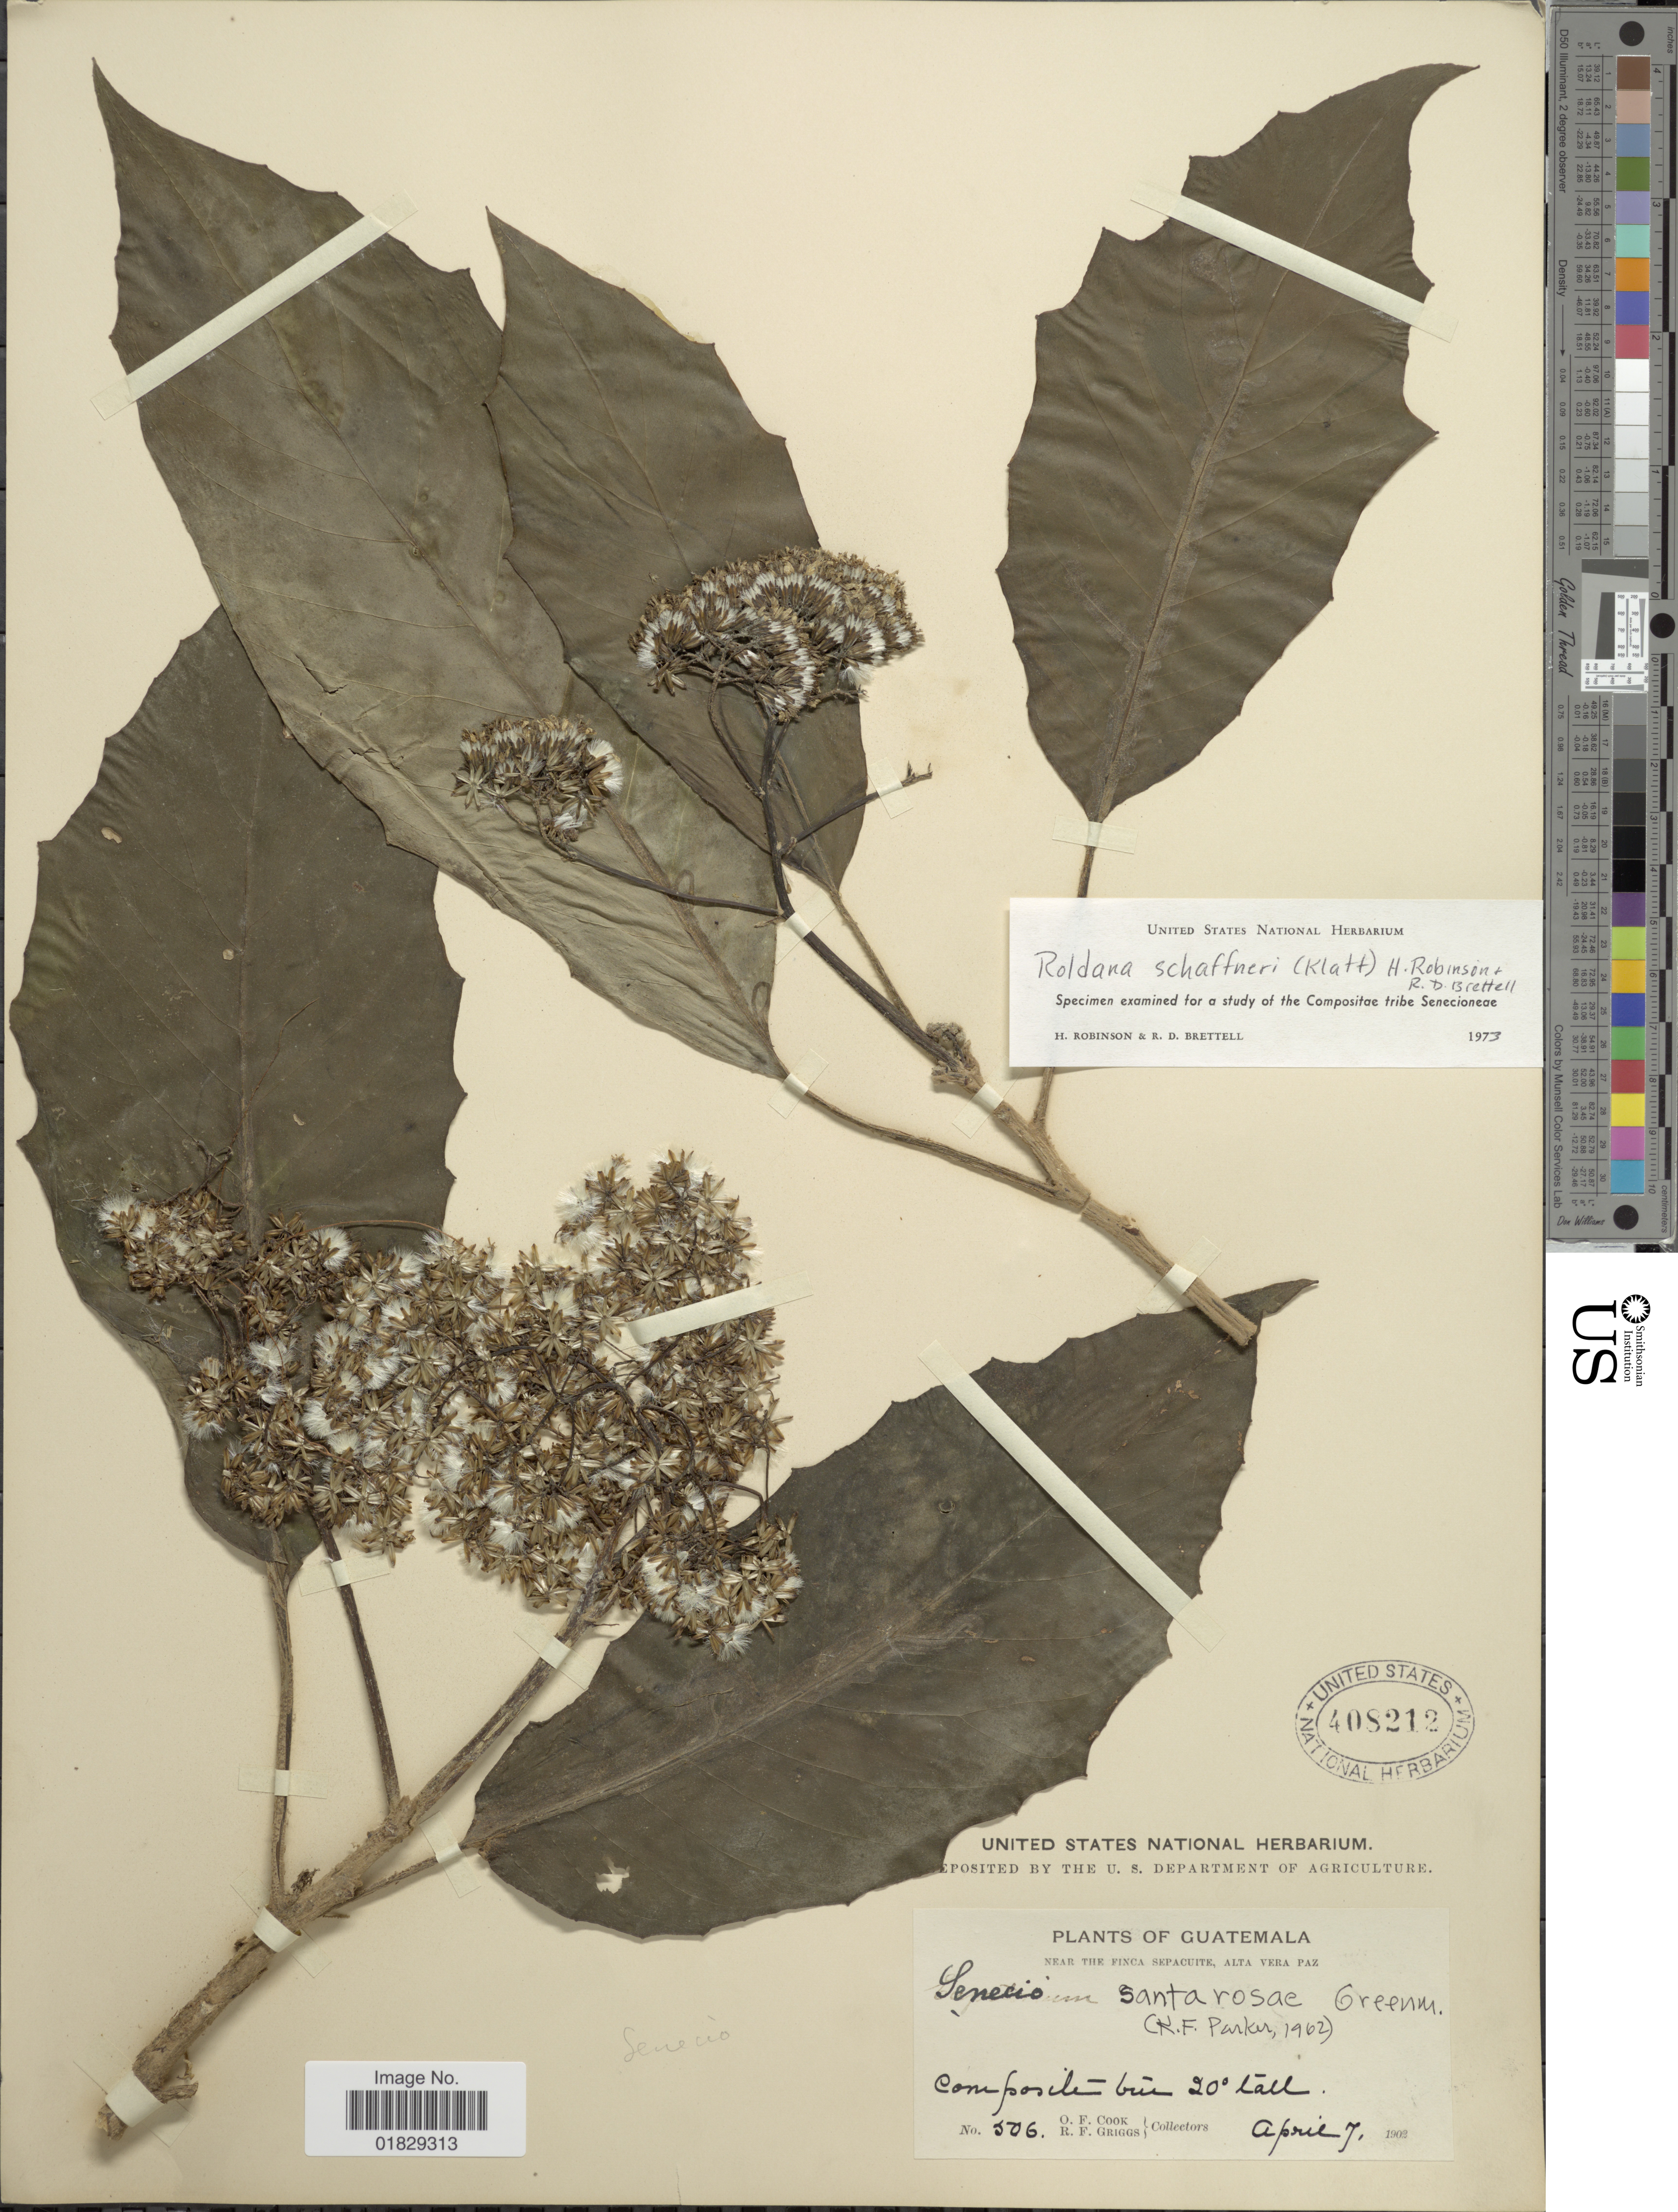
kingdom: Plantae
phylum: Tracheophyta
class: Magnoliopsida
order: Asterales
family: Asteraceae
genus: Roldana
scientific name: Roldana schaffneri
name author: (Sch. Bip. ex Klatt) H. Rob. & Brettell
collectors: O. F. Cook & R. F. Griggs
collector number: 506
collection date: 1902-04-07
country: Guatemala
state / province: Alta Verapaz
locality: Near the Finca Sepacuite, Alta Vera Paz.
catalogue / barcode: US 408212